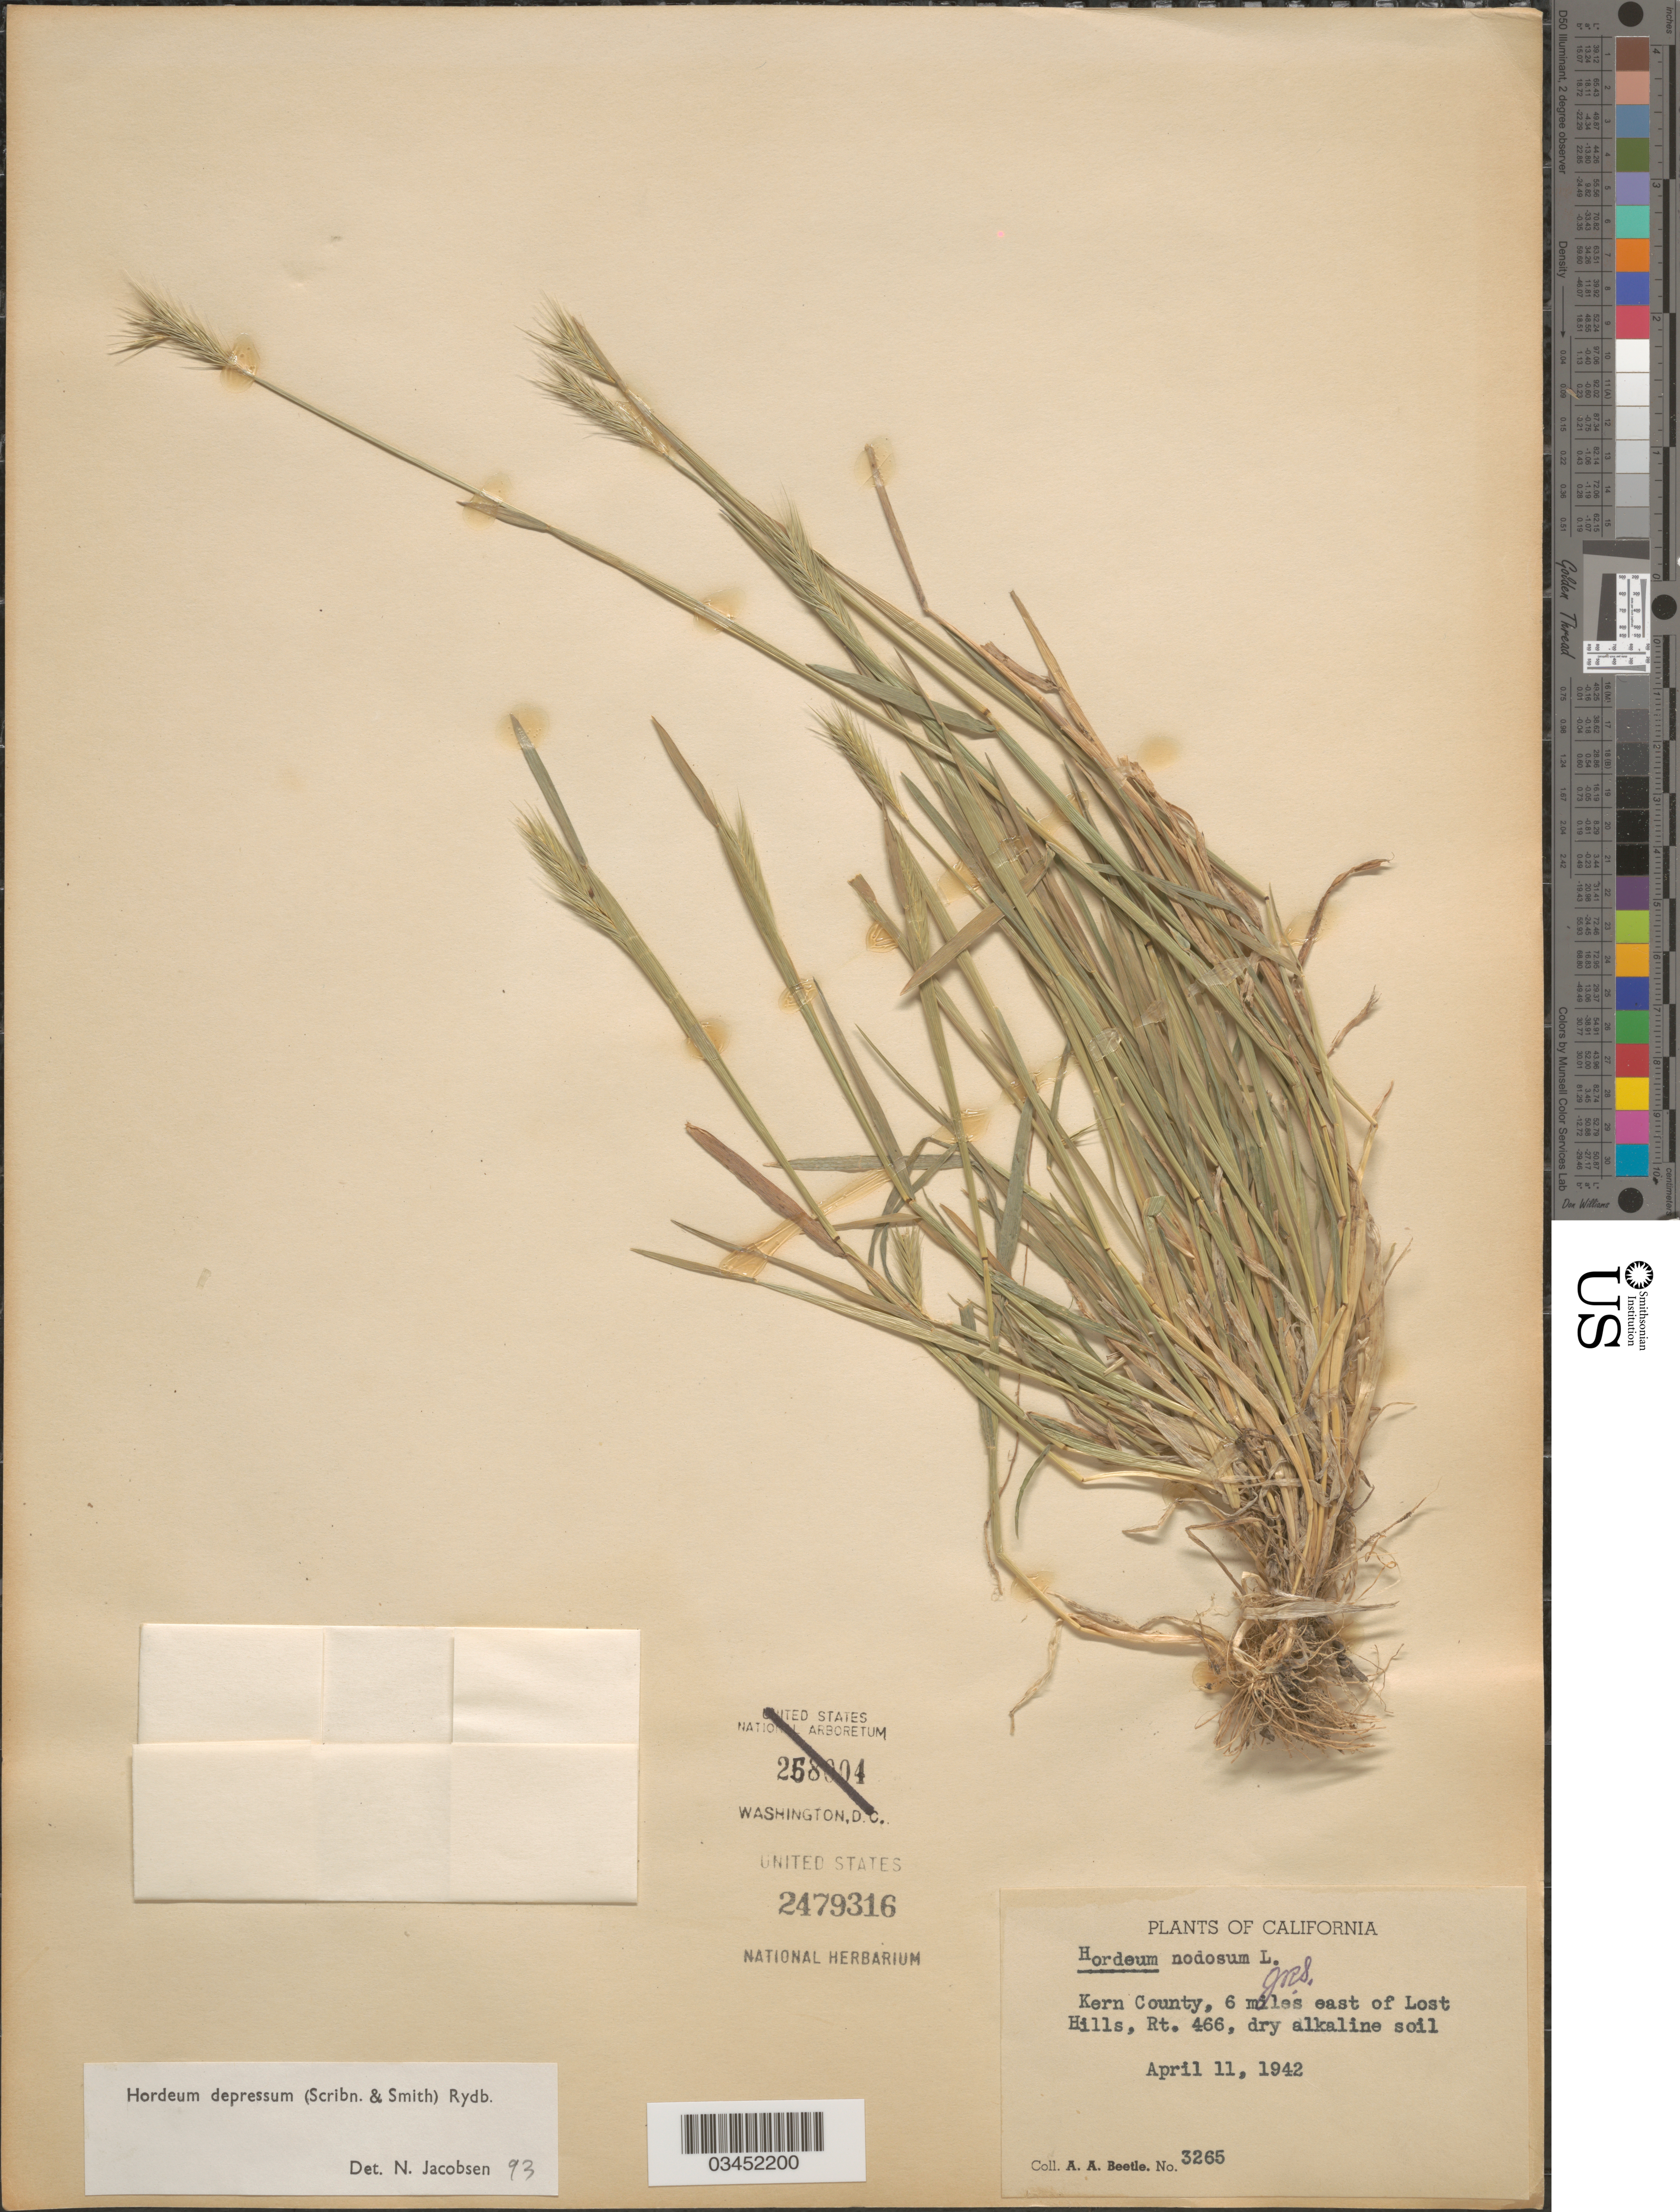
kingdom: Plantae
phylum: Tracheophyta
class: Liliopsida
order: Poales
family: Poaceae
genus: Hordeum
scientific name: Hordeum depressum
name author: (Scribn. & J.G. Sm.) Rydb.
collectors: A. A. Beetle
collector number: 3265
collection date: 1942-04-11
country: United States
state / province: California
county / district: Kern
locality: Kern County, 6 miles east of Lost Hills, Rt. 466, dry alkaline soil.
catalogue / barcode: US 2479316